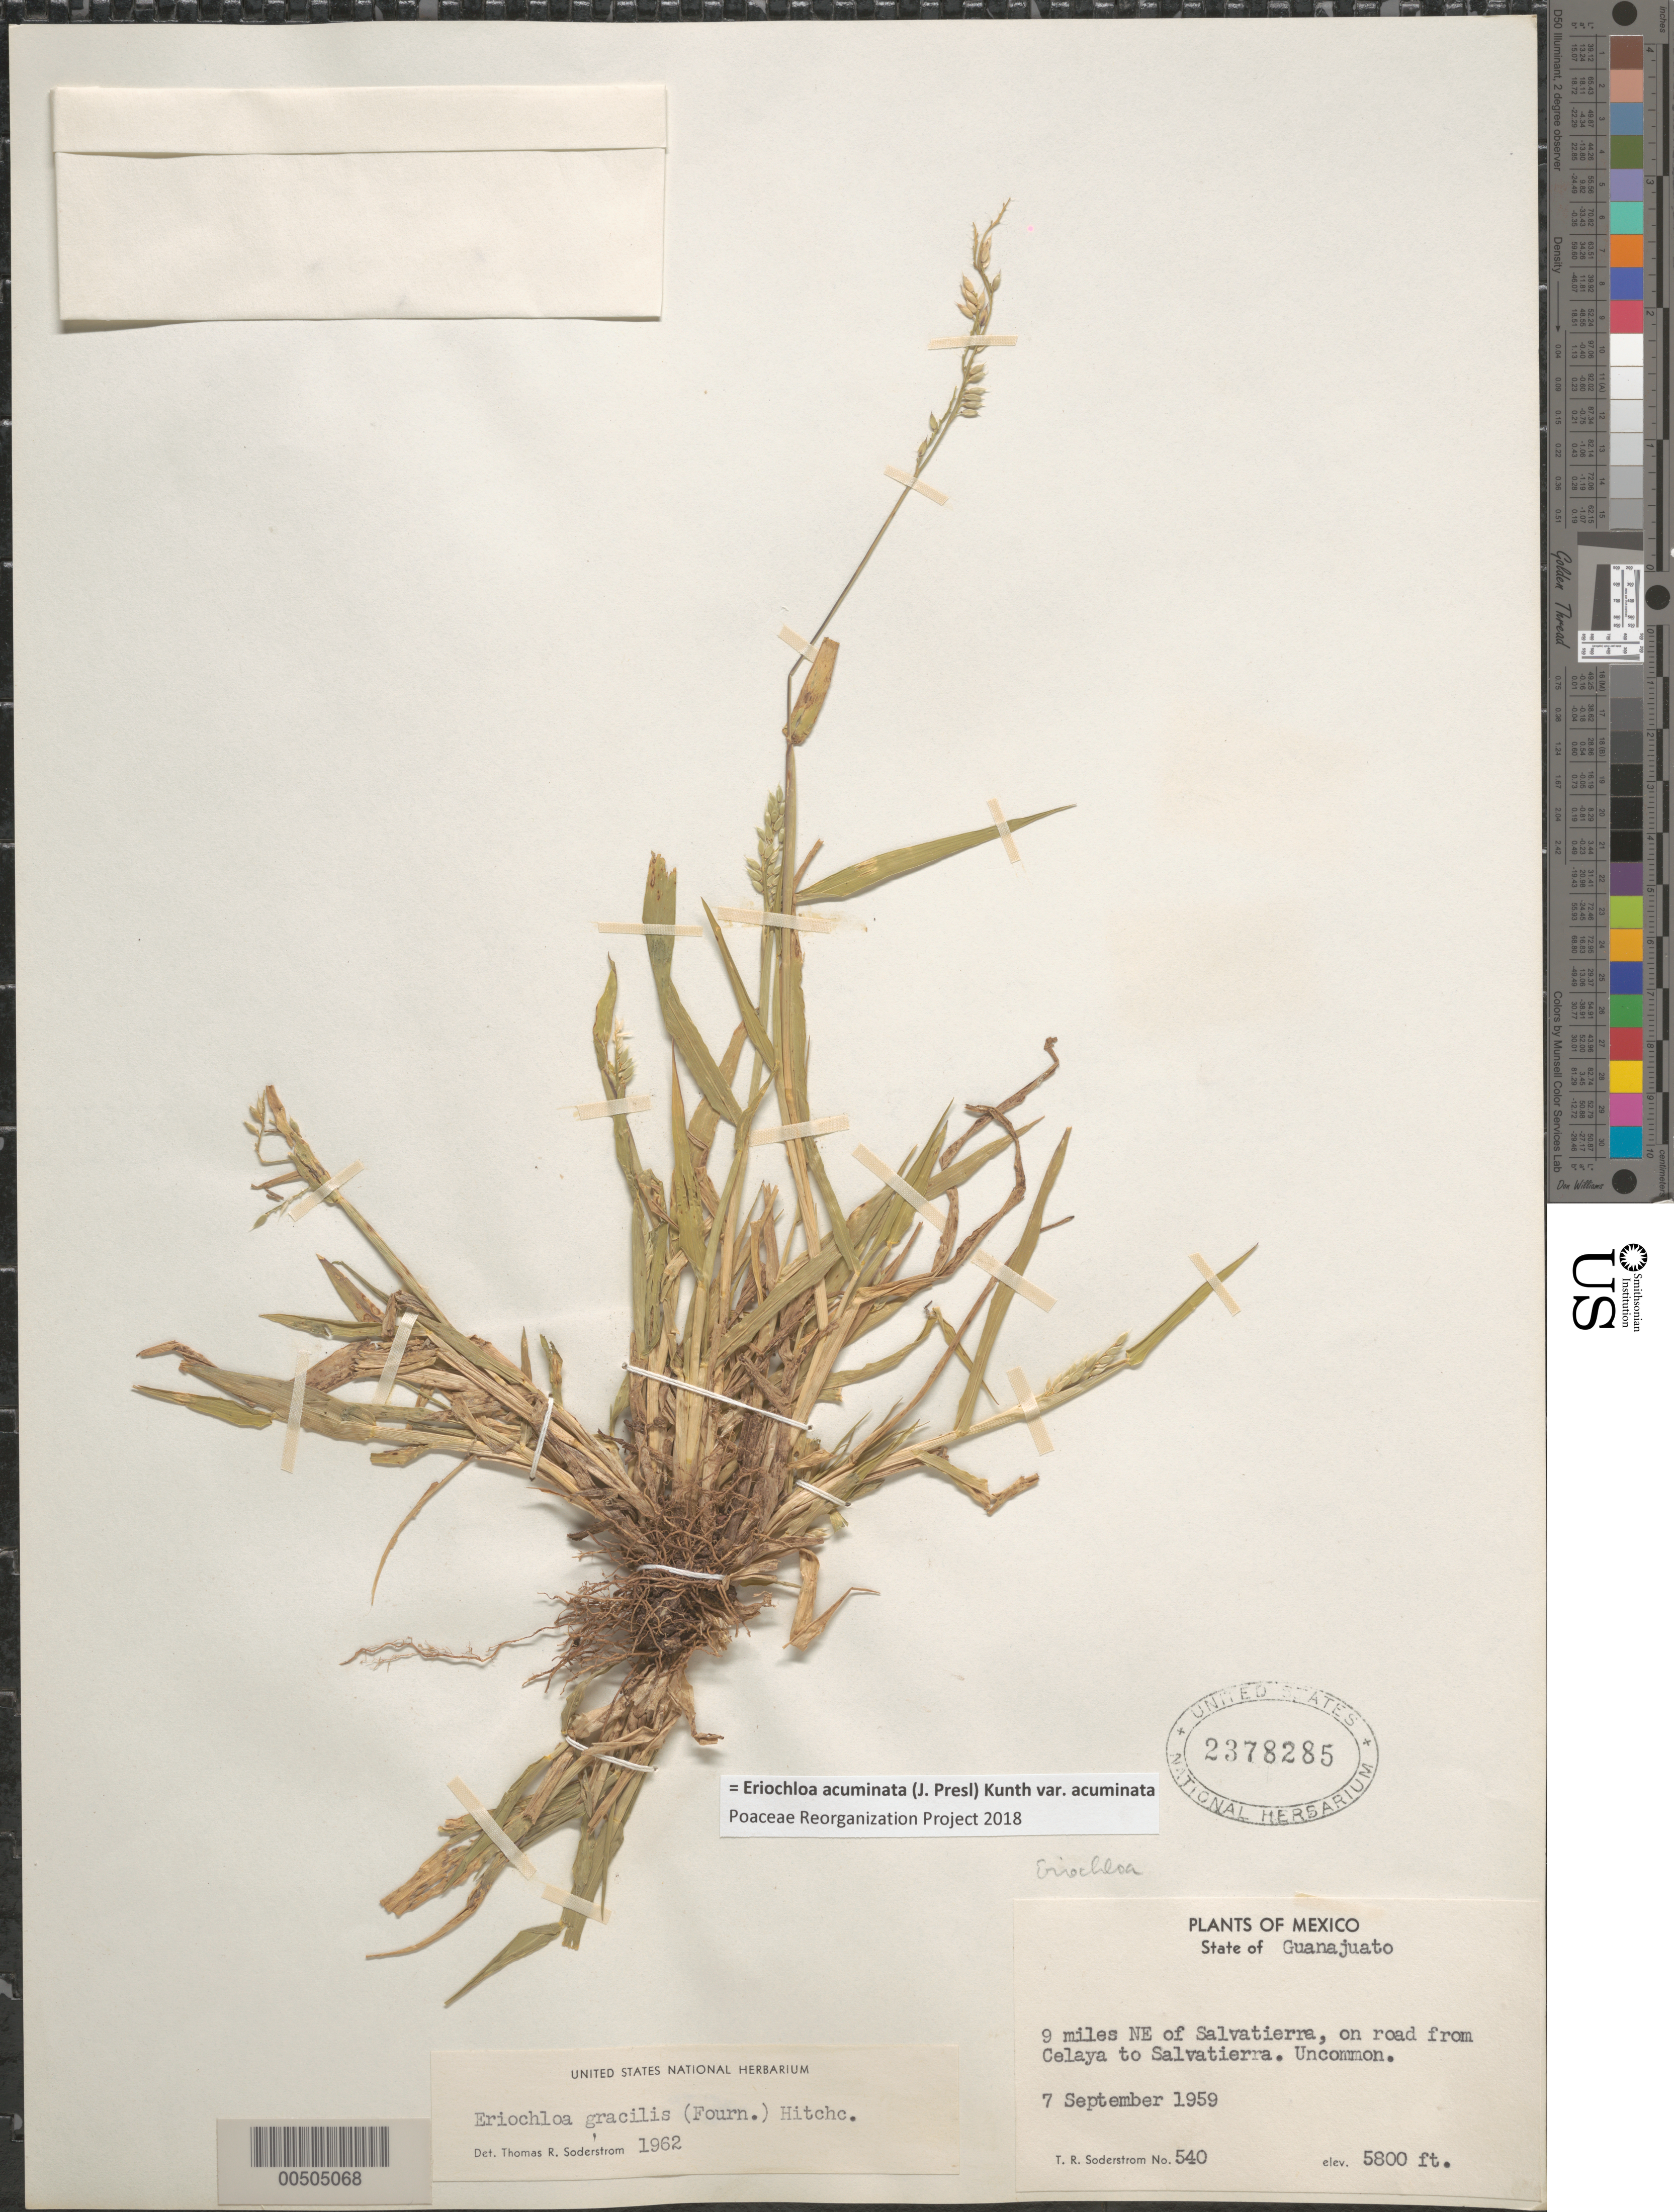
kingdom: Plantae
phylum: Tracheophyta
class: Liliopsida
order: Poales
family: Poaceae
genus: Eriochloa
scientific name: Eriochloa acuminata var. acuminata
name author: (J. Presl) Kunth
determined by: Poaceae Reorganization Project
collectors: T. R. Soderstrom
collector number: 540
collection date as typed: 7 Sep 1959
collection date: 1959-09-07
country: Mexico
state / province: Guanajuato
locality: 9 mi NE of Salvatierra, on rd from Celaya to Salvatierra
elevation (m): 1768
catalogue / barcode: US 2378285